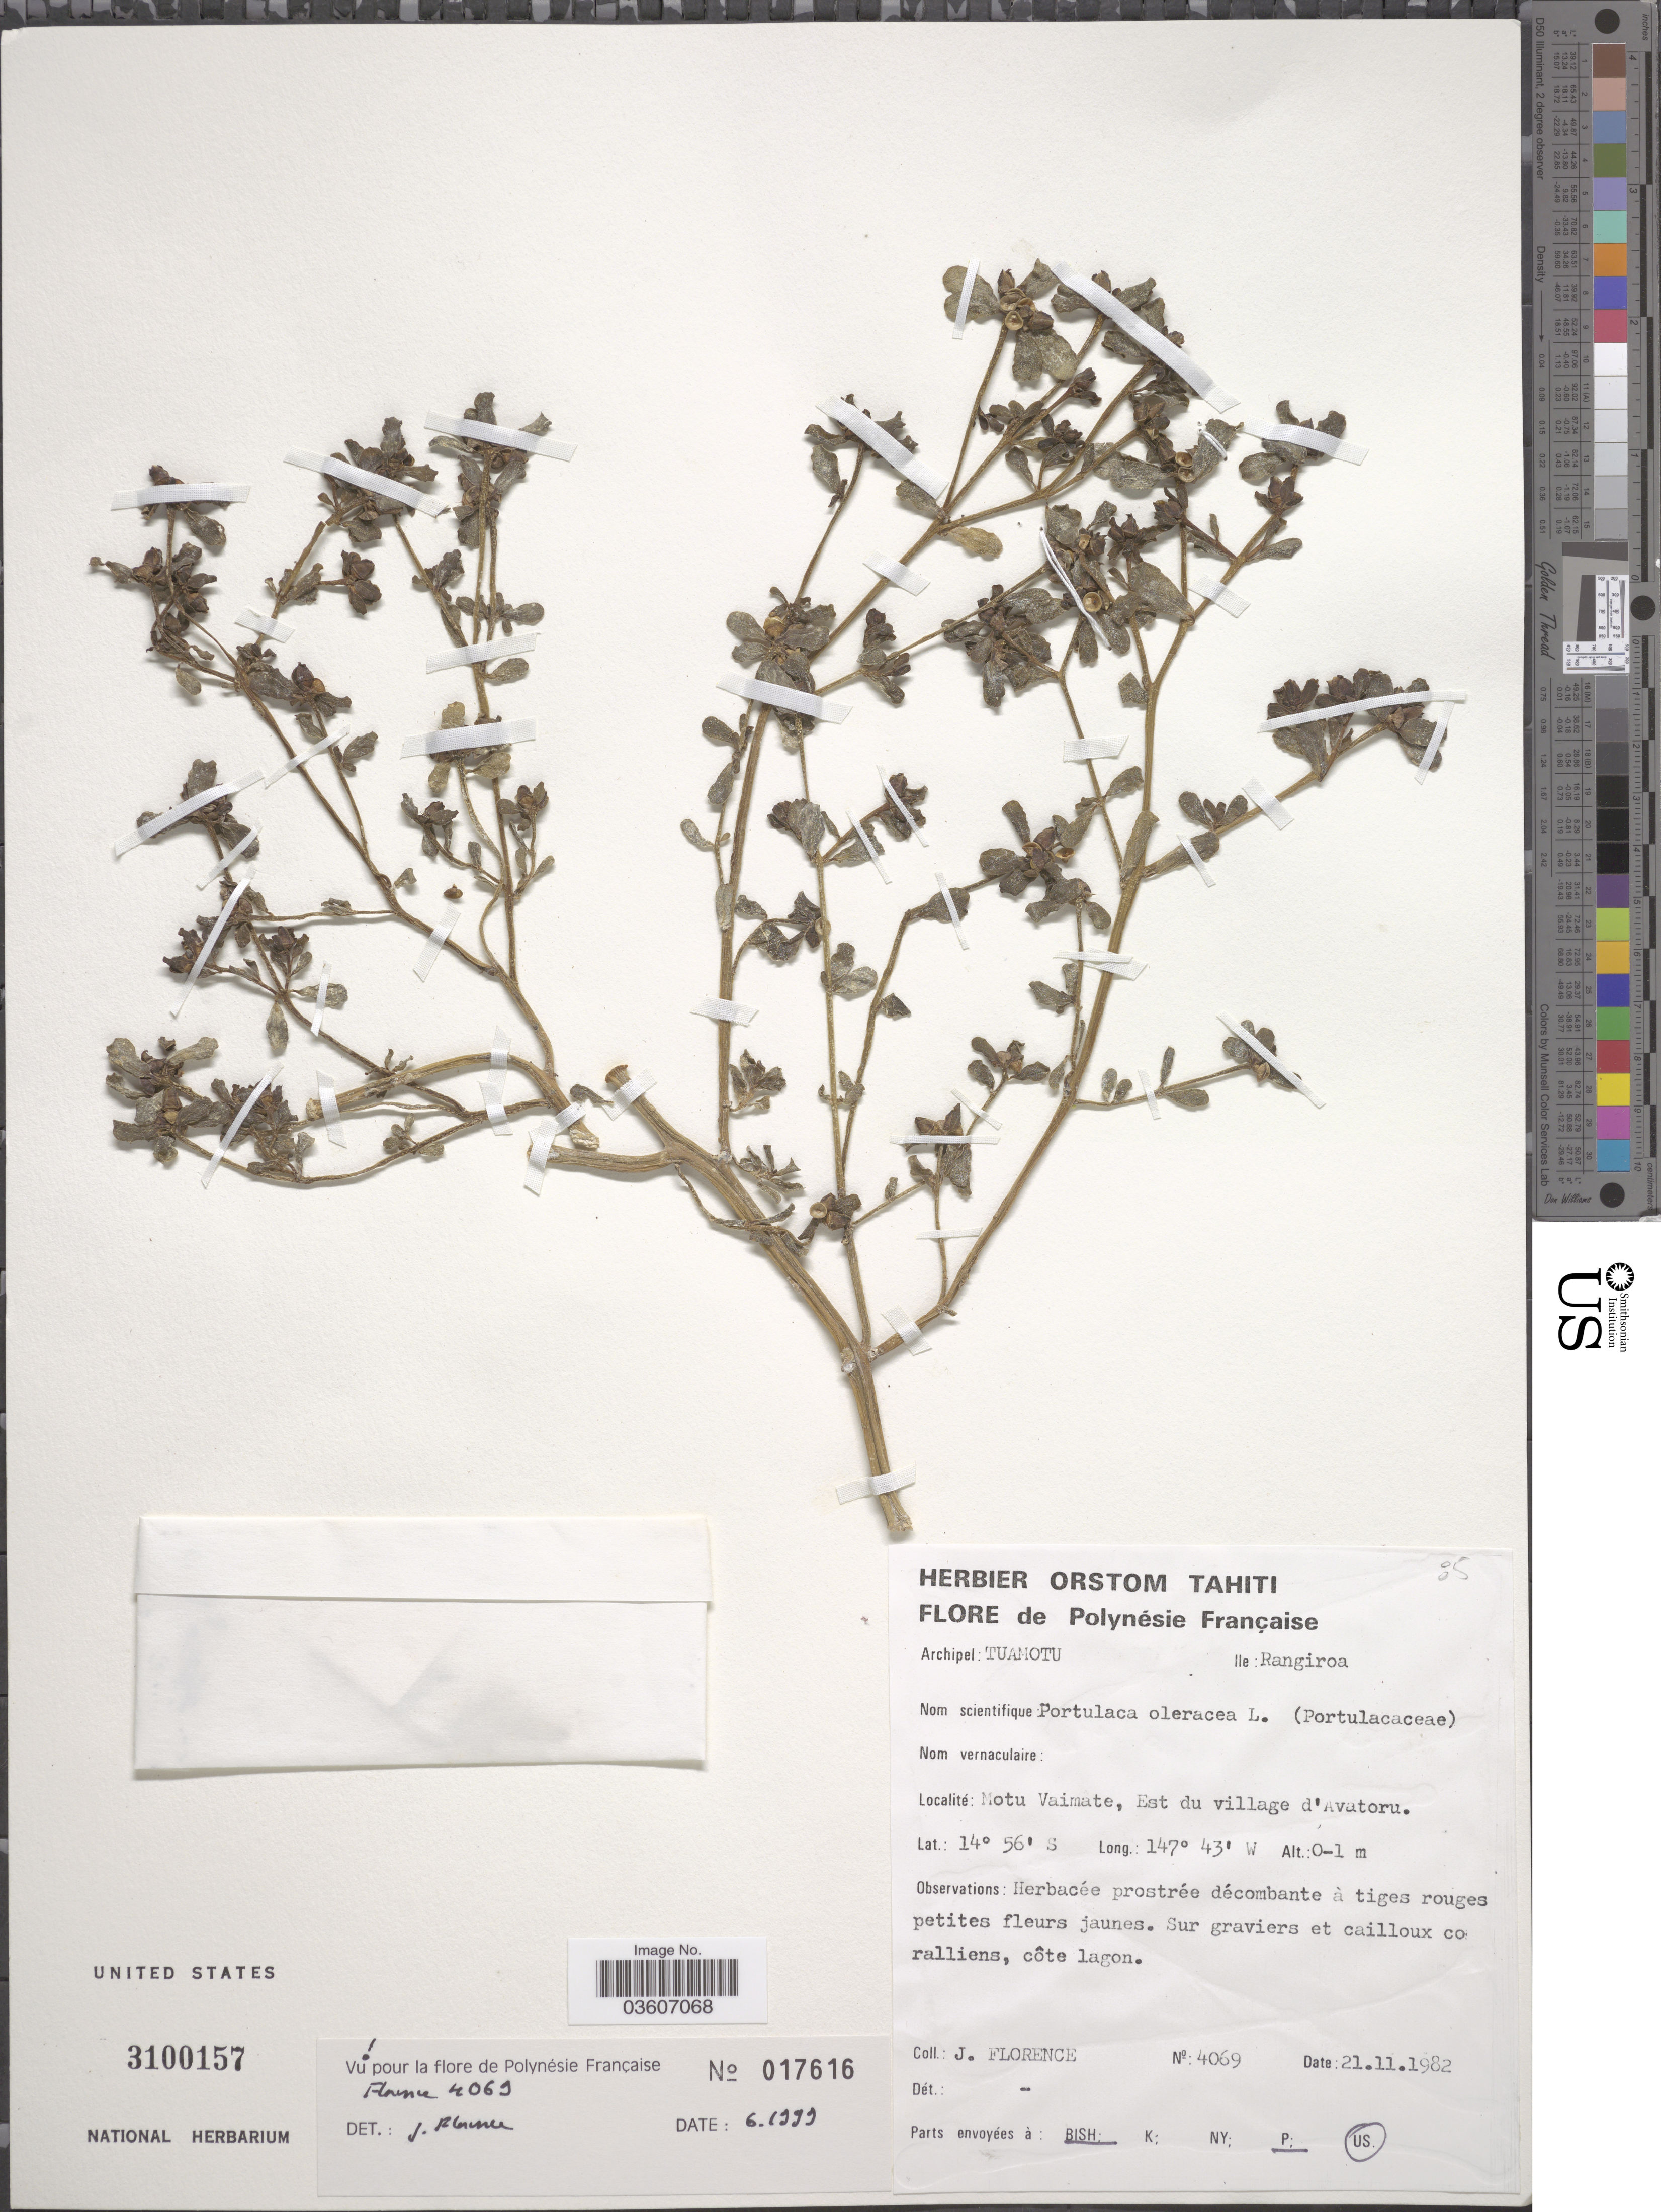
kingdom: Plantae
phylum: Tracheophyta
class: Magnoliopsida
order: Caryophyllales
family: Portulacaceae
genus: Portulaca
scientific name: Portulaca oleracea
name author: L.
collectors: J. Florence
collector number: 4069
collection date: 1982-11-21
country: French Polynesia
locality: Archipel: Tuamotu. Ile: Rangiroa. Motu Vaimate, Est du village d'Avatoru.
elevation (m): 0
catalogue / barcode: US 3100157